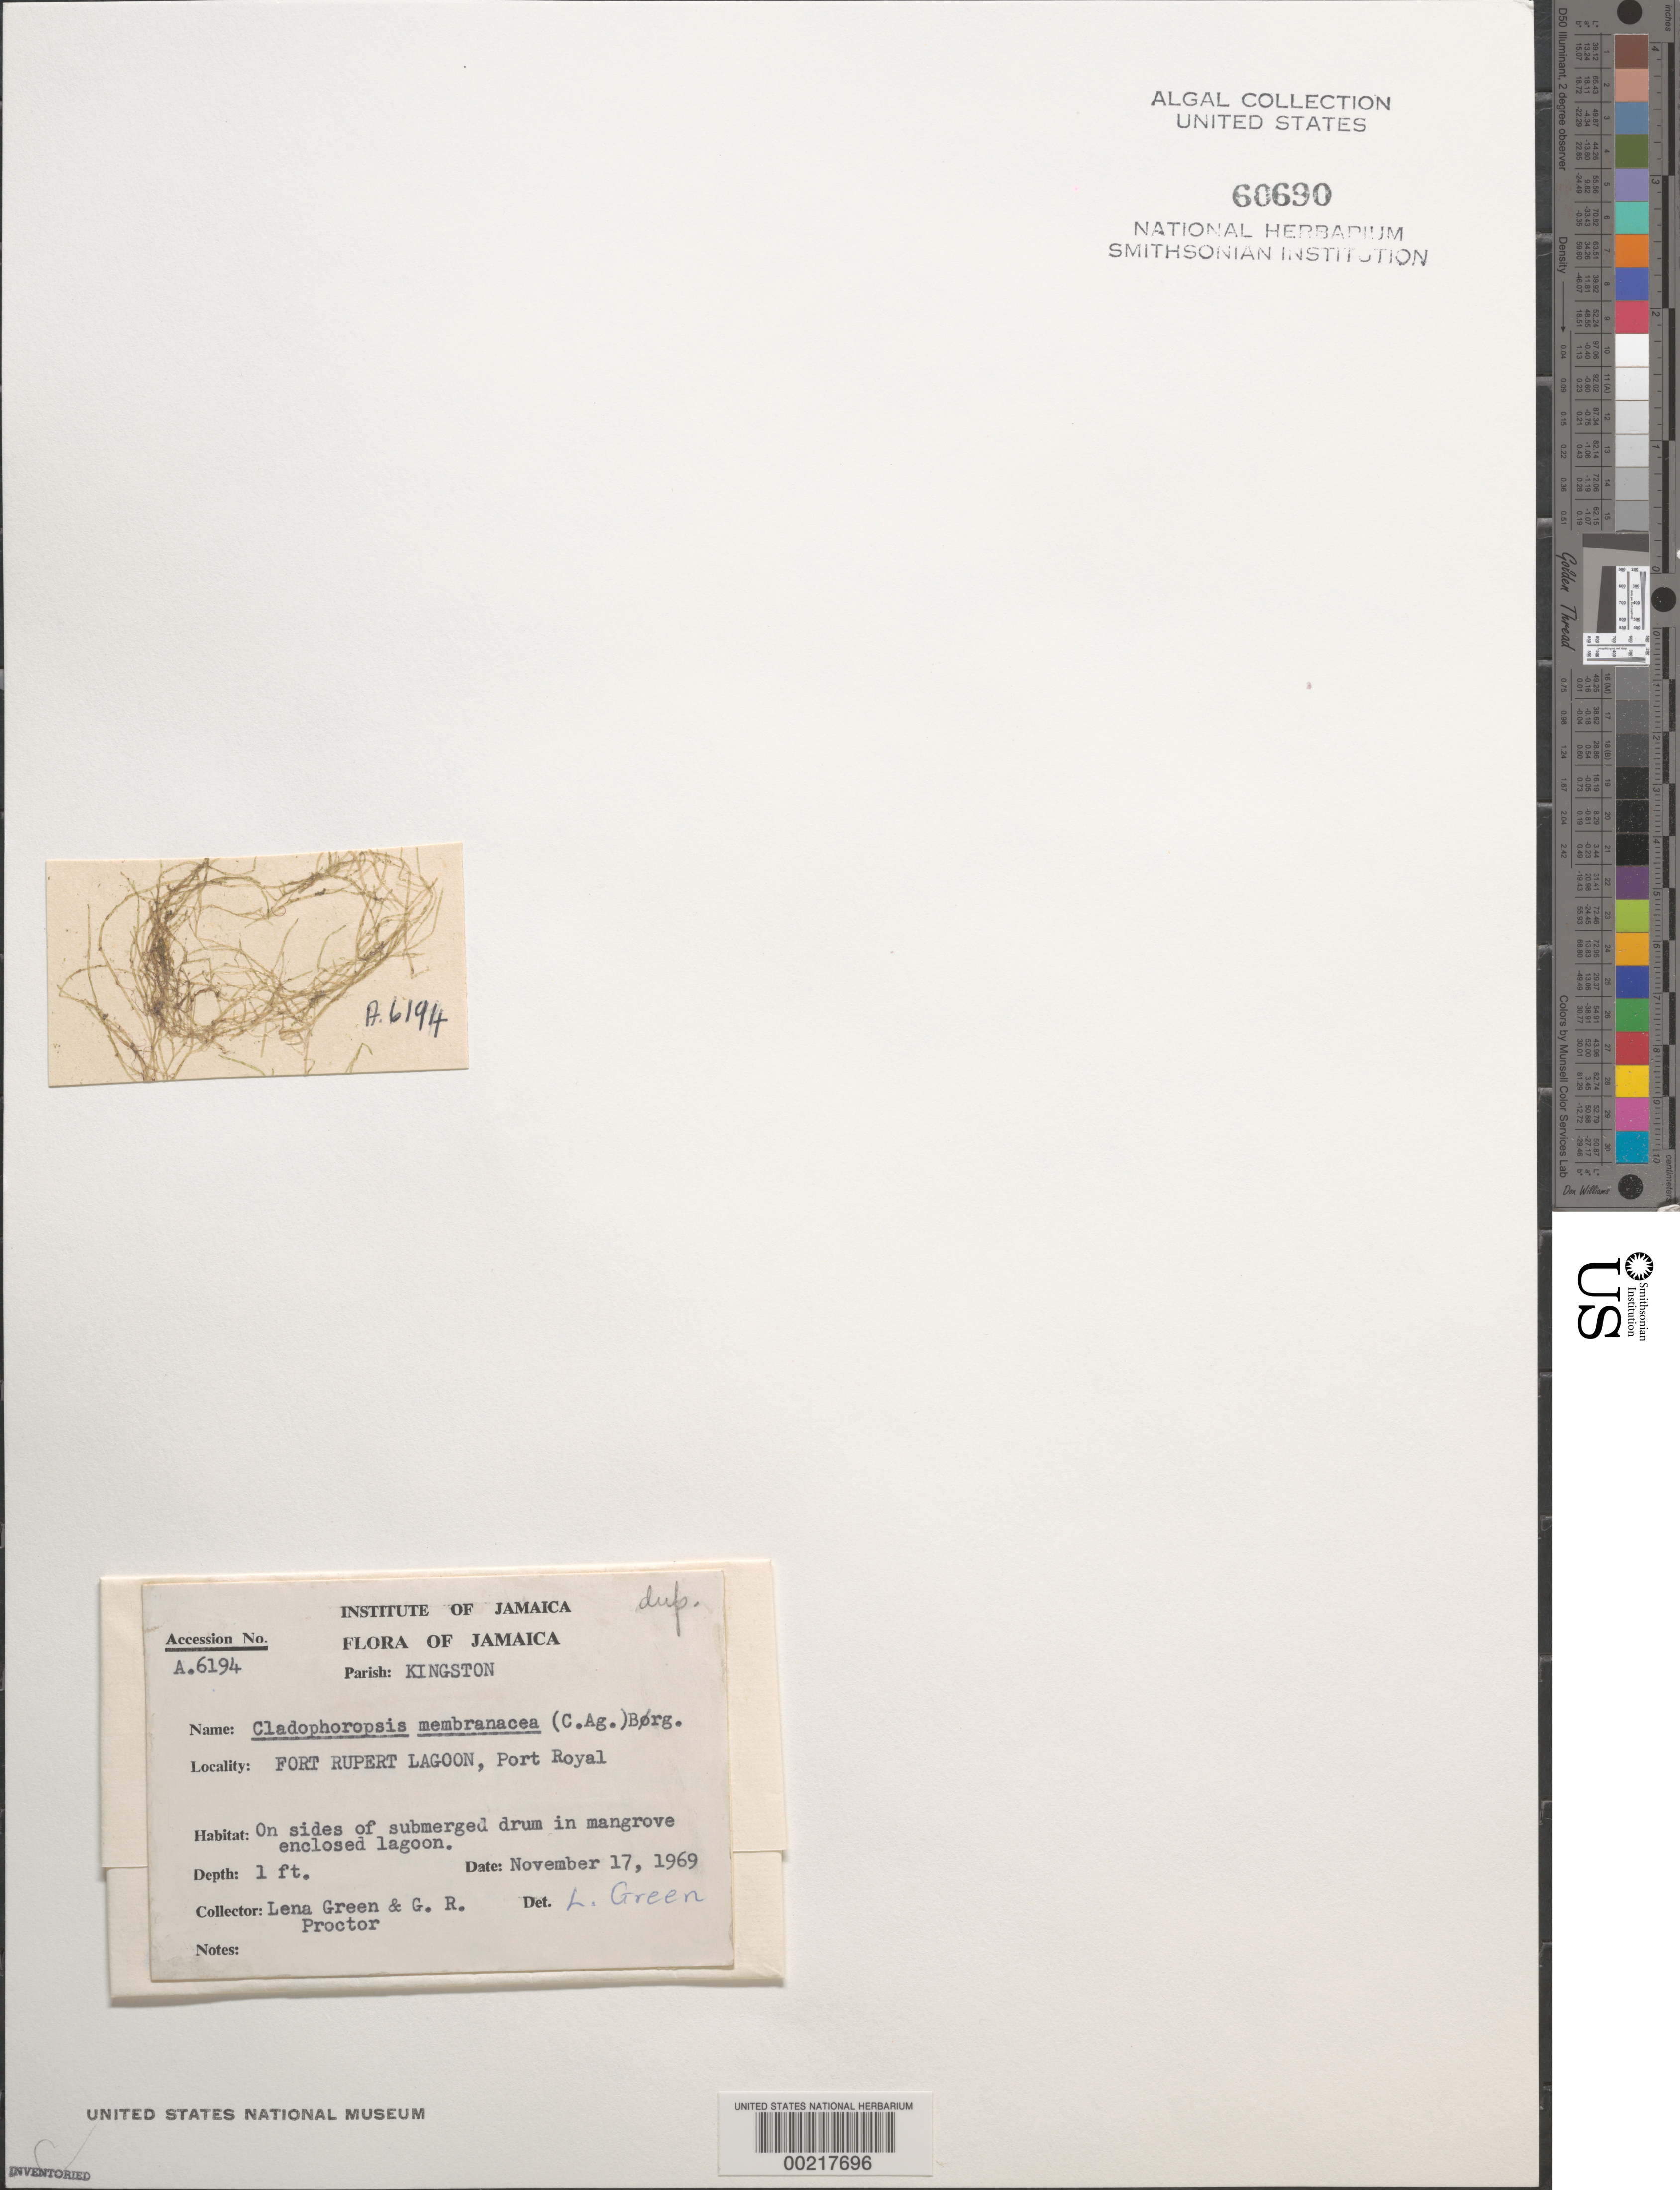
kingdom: Plantae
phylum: Chlorophyta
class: Ulvophyceae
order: Siphonocladales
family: Boodleaceae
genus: Cladophoropsis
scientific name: Cladophoropsis membranacea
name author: (Hofman-Bang) Børgesen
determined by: Green, L.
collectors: L. Green & G. R. Proctor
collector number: A.6194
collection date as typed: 17 Nov 1969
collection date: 1969-11-17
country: Jamaica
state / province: Kingston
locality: Port royal, fort rupert lagoon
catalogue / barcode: US 60690